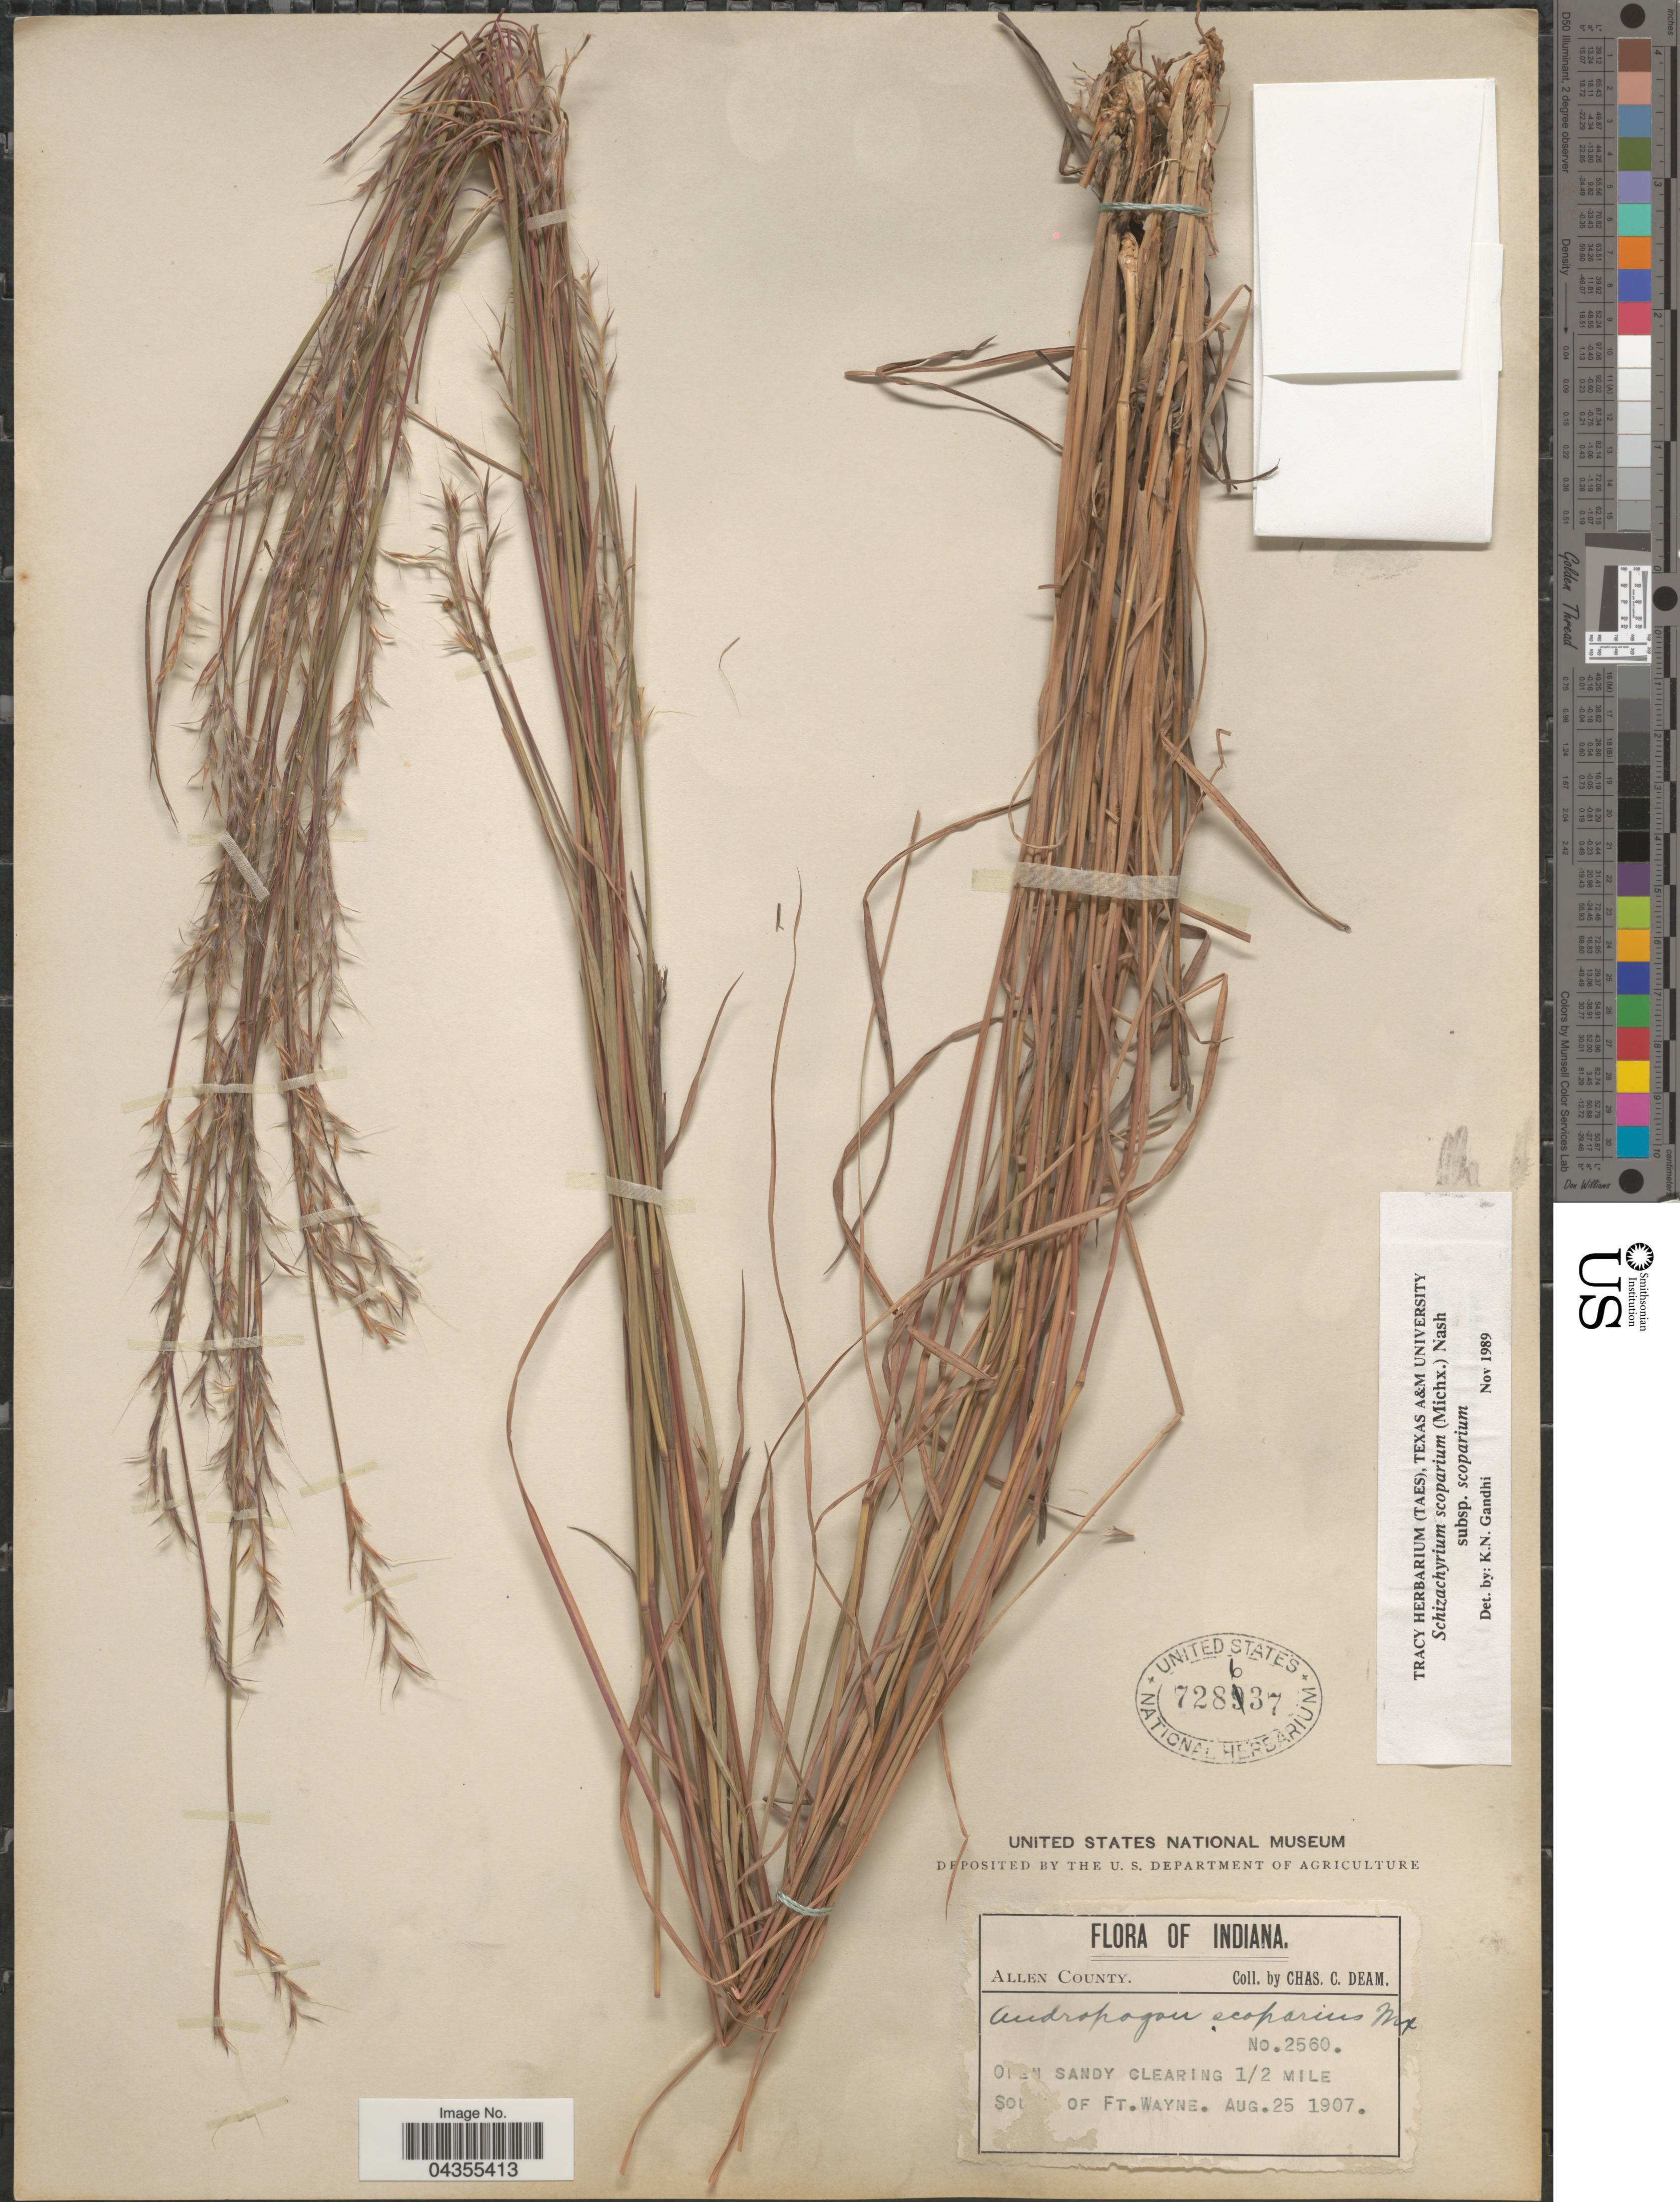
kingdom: Plantae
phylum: Tracheophyta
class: Liliopsida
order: Poales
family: Poaceae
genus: Schizachyrium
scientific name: Schizachyrium scoparium var. scoparium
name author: (Michx.) Nash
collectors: C. C. Deam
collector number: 2560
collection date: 1907-08-25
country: United States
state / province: Indiana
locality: Allen County. Open sandy clearing ½ mile south of Ft. Wayne.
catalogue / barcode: US 728637